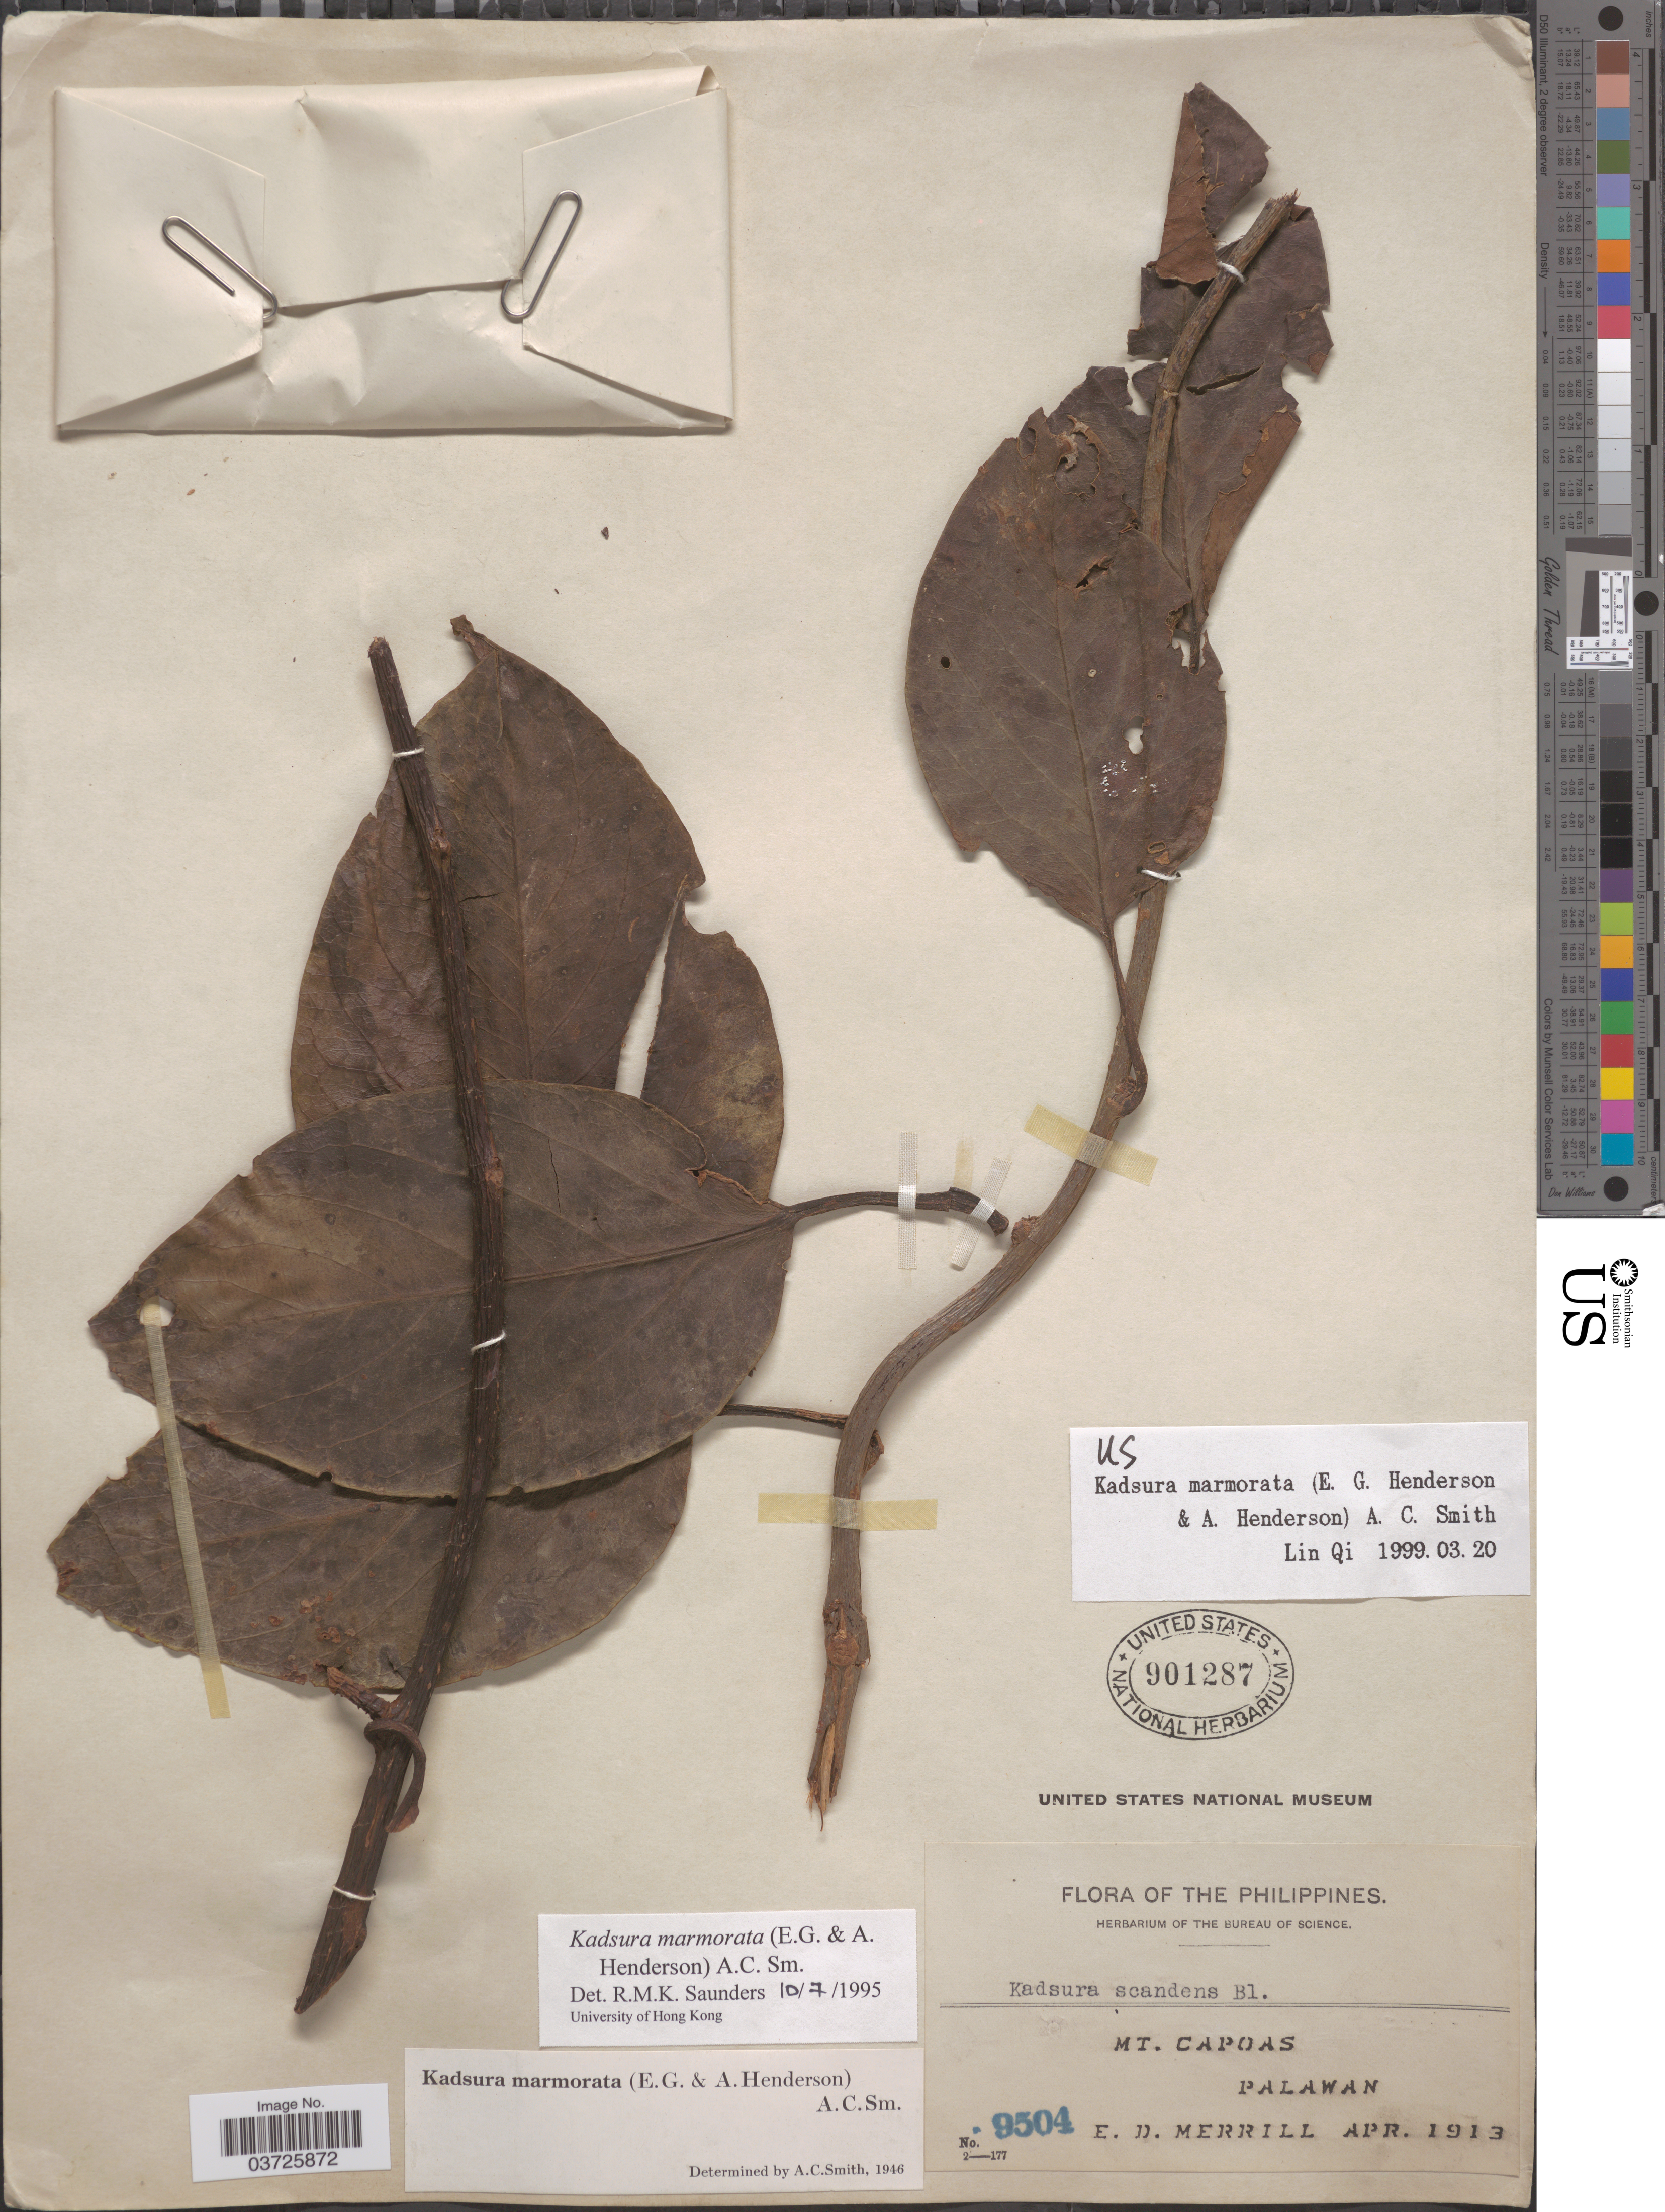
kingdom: Plantae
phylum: Tracheophyta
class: Magnoliopsida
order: Austrobaileyales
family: Schisandraceae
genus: Kadsura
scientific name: Kadsura marmorata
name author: (Hend. & A. Fern.) A.C. Sm.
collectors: E. D. Merrill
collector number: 9504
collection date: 1913-04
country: Philippines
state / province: Mimaropa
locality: Mt. Capoas. Palawan.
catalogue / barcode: US 901287